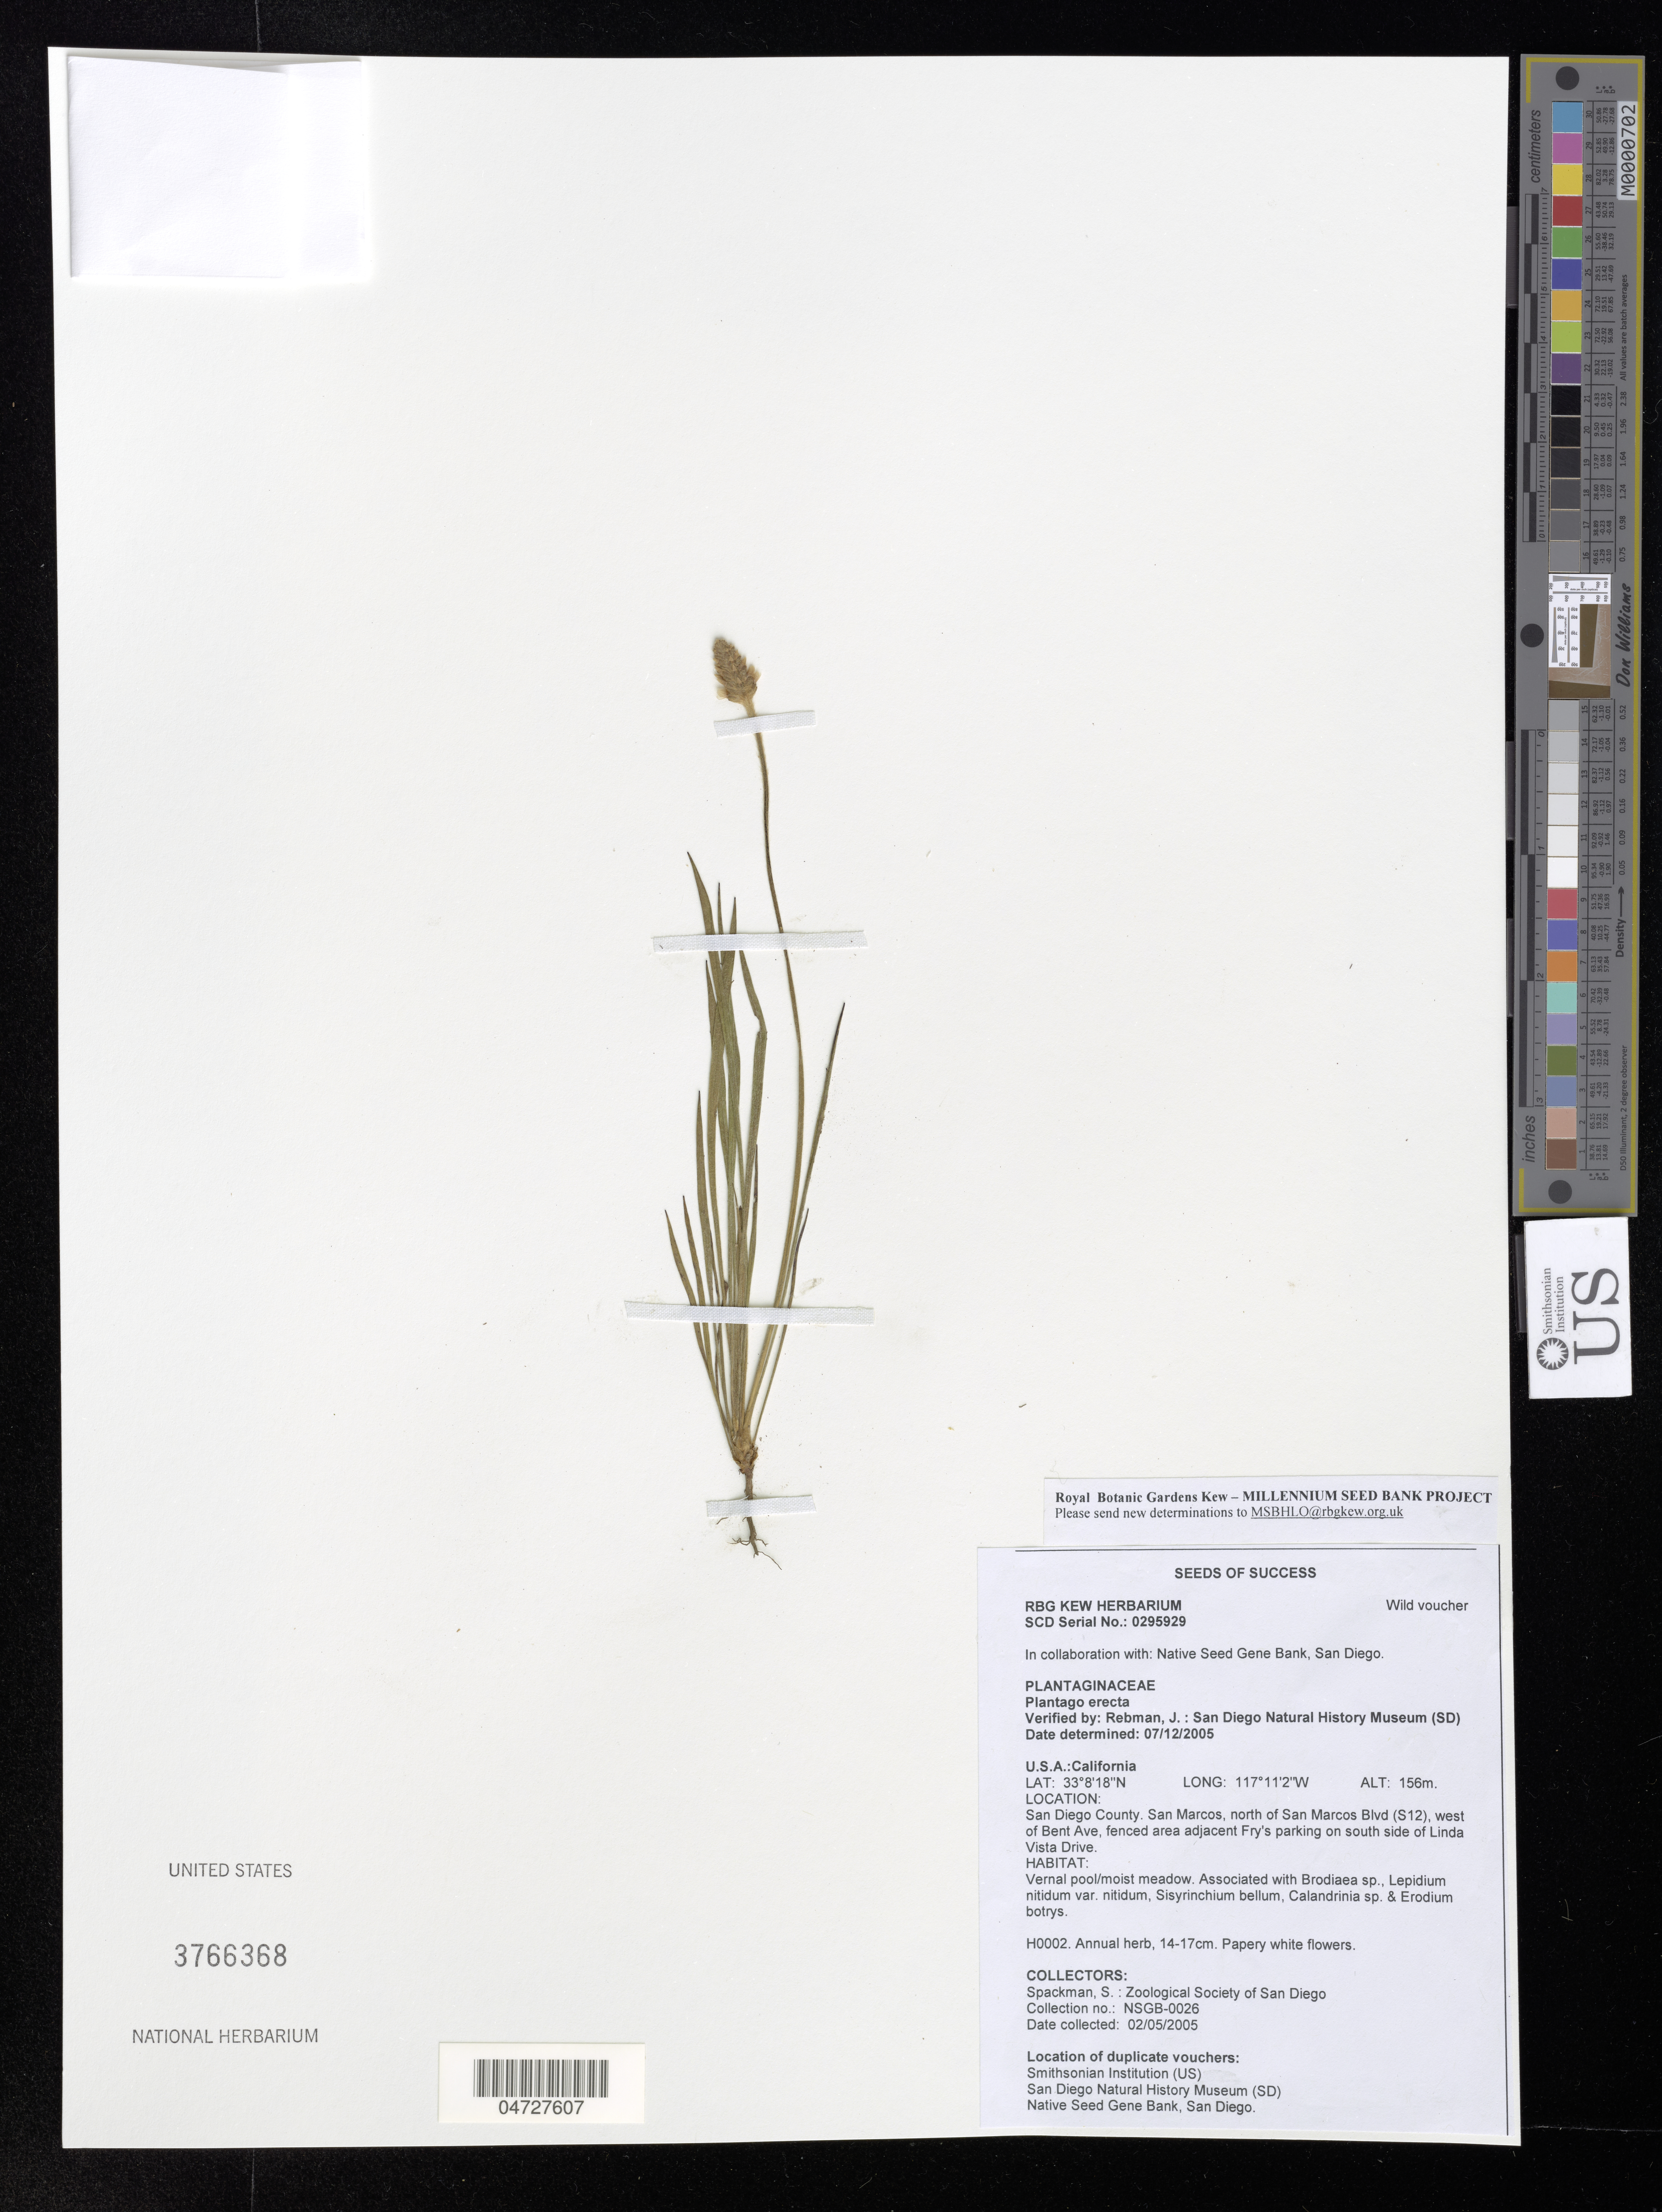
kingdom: Plantae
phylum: Tracheophyta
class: Magnoliopsida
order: Lamiales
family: Plantaginaceae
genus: Plantago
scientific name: Plantago erecta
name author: Morris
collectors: S. Spackman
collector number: NSGB-0026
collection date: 2005-05-02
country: United States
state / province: California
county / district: San Diego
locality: San Diego County. San Marcos, north of San Marcos Blvd (S12), west of Bent Ave, fenced area adjecent Fry's parking on south side of Linda Vista Drive.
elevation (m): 156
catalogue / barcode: US 3766368